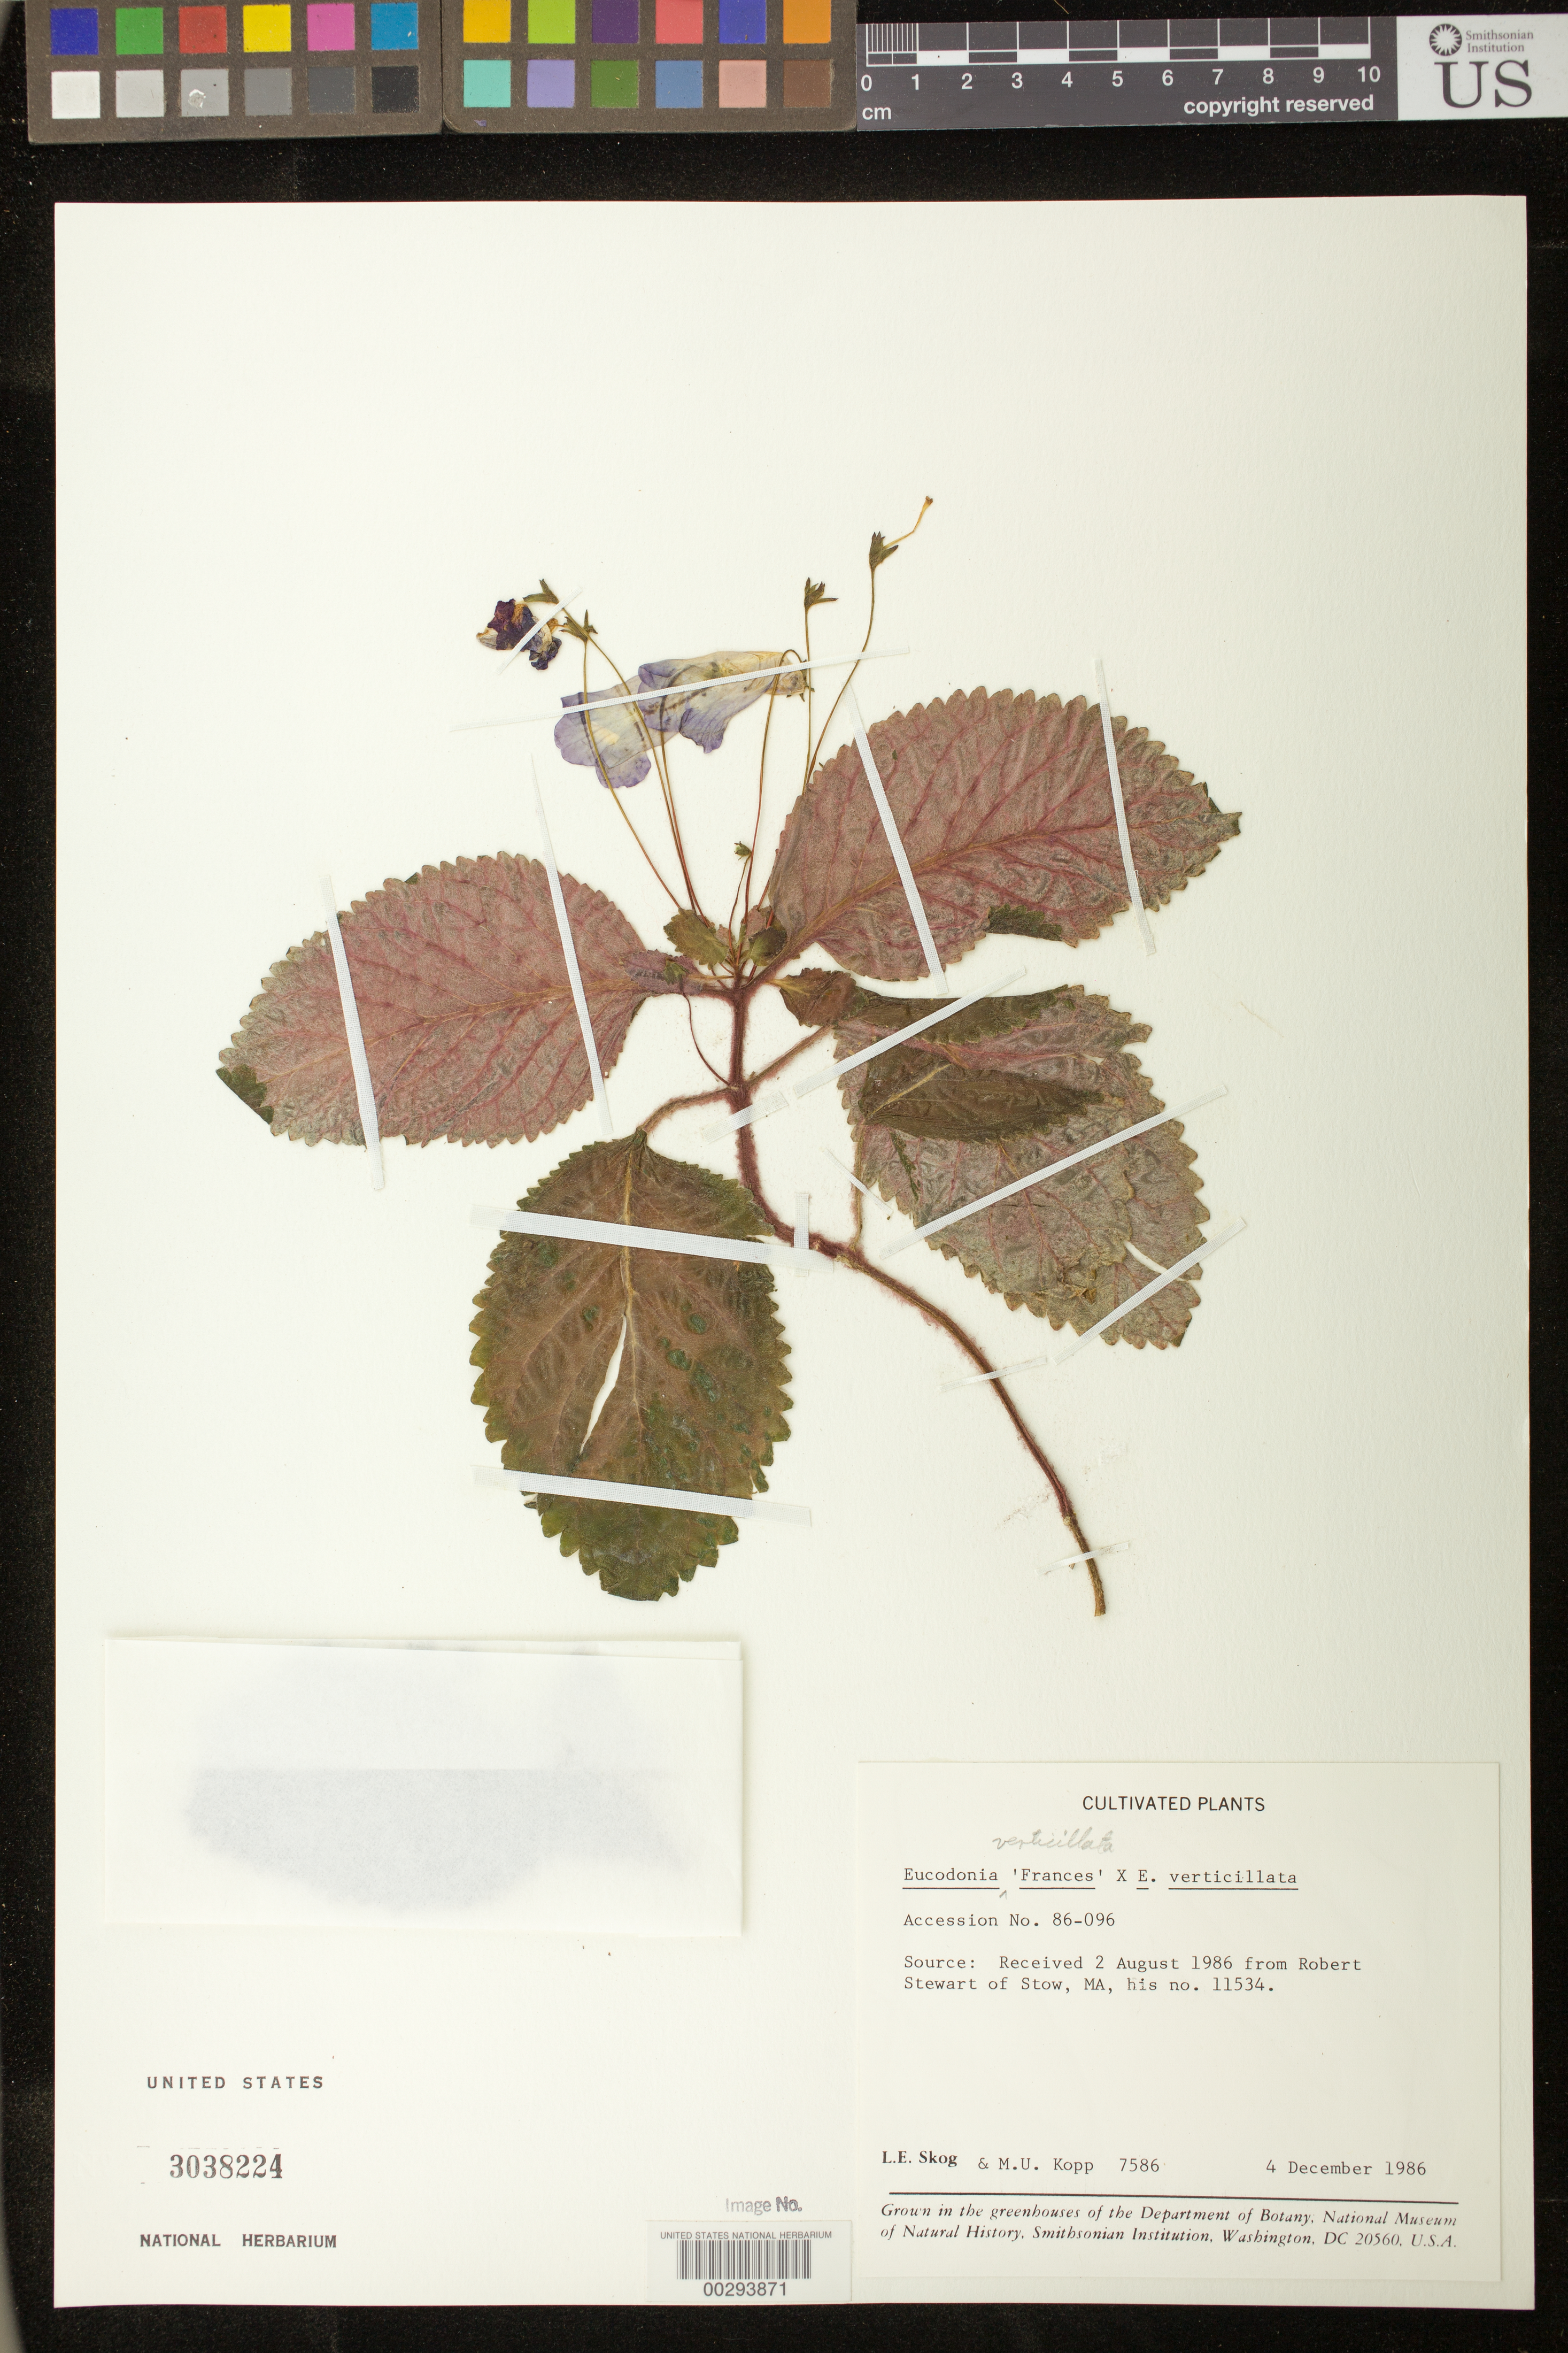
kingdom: Plantae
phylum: Tracheophyta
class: Magnoliopsida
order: Lamiales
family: Gesneriaceae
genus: Eucodonia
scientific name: Eucodonia sp.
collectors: L. E. Skog & M. U. Kopp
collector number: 7586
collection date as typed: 04 Dec 1986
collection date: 1986-12-04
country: United States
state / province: District of Columbia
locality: U.S.A, District of Columbia, greenhouse at US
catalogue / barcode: US 3038224